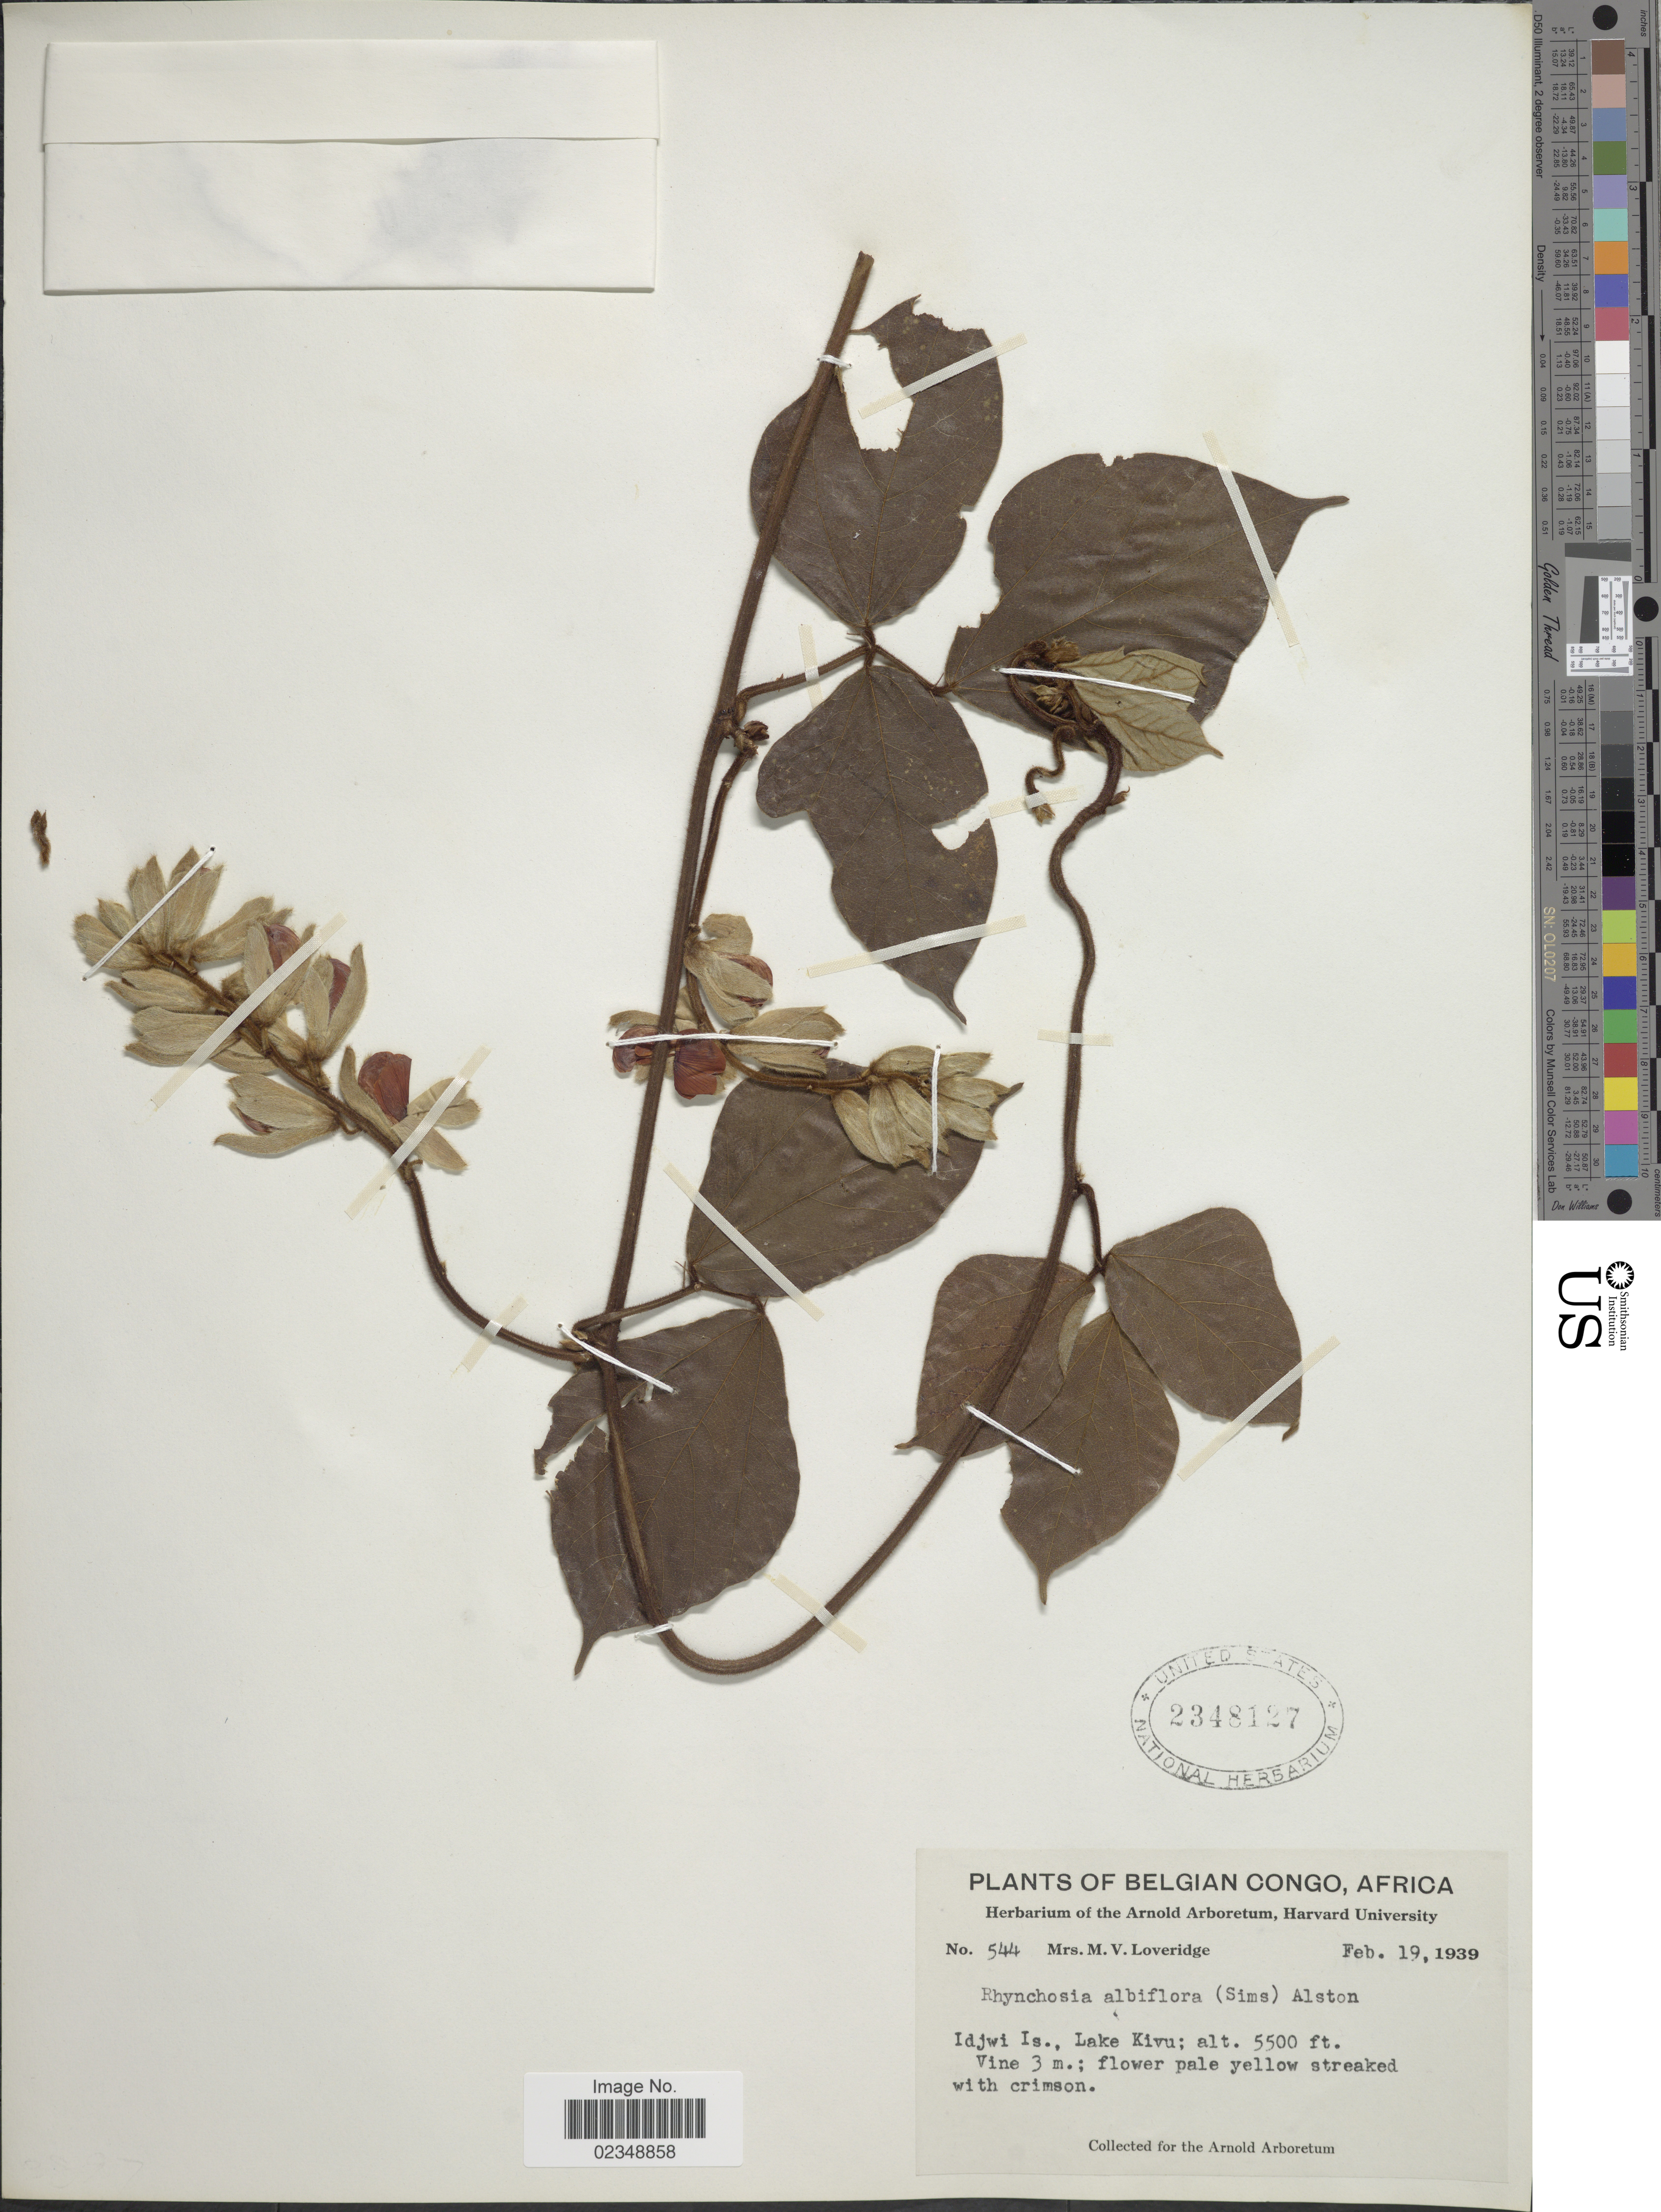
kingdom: Plantae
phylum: Tracheophyta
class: Magnoliopsida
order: Fabales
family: Fabaceae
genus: Rhynchosia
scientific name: Rhynchosia hirta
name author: (Andrews) Meikle & Verdc.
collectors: M. Loveridge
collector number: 544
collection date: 1939-02-19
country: Congo, Democratic Republic of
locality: Belgian Congo, Africa. Idjwi Is., Lake Kivu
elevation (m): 1676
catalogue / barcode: US 2348127